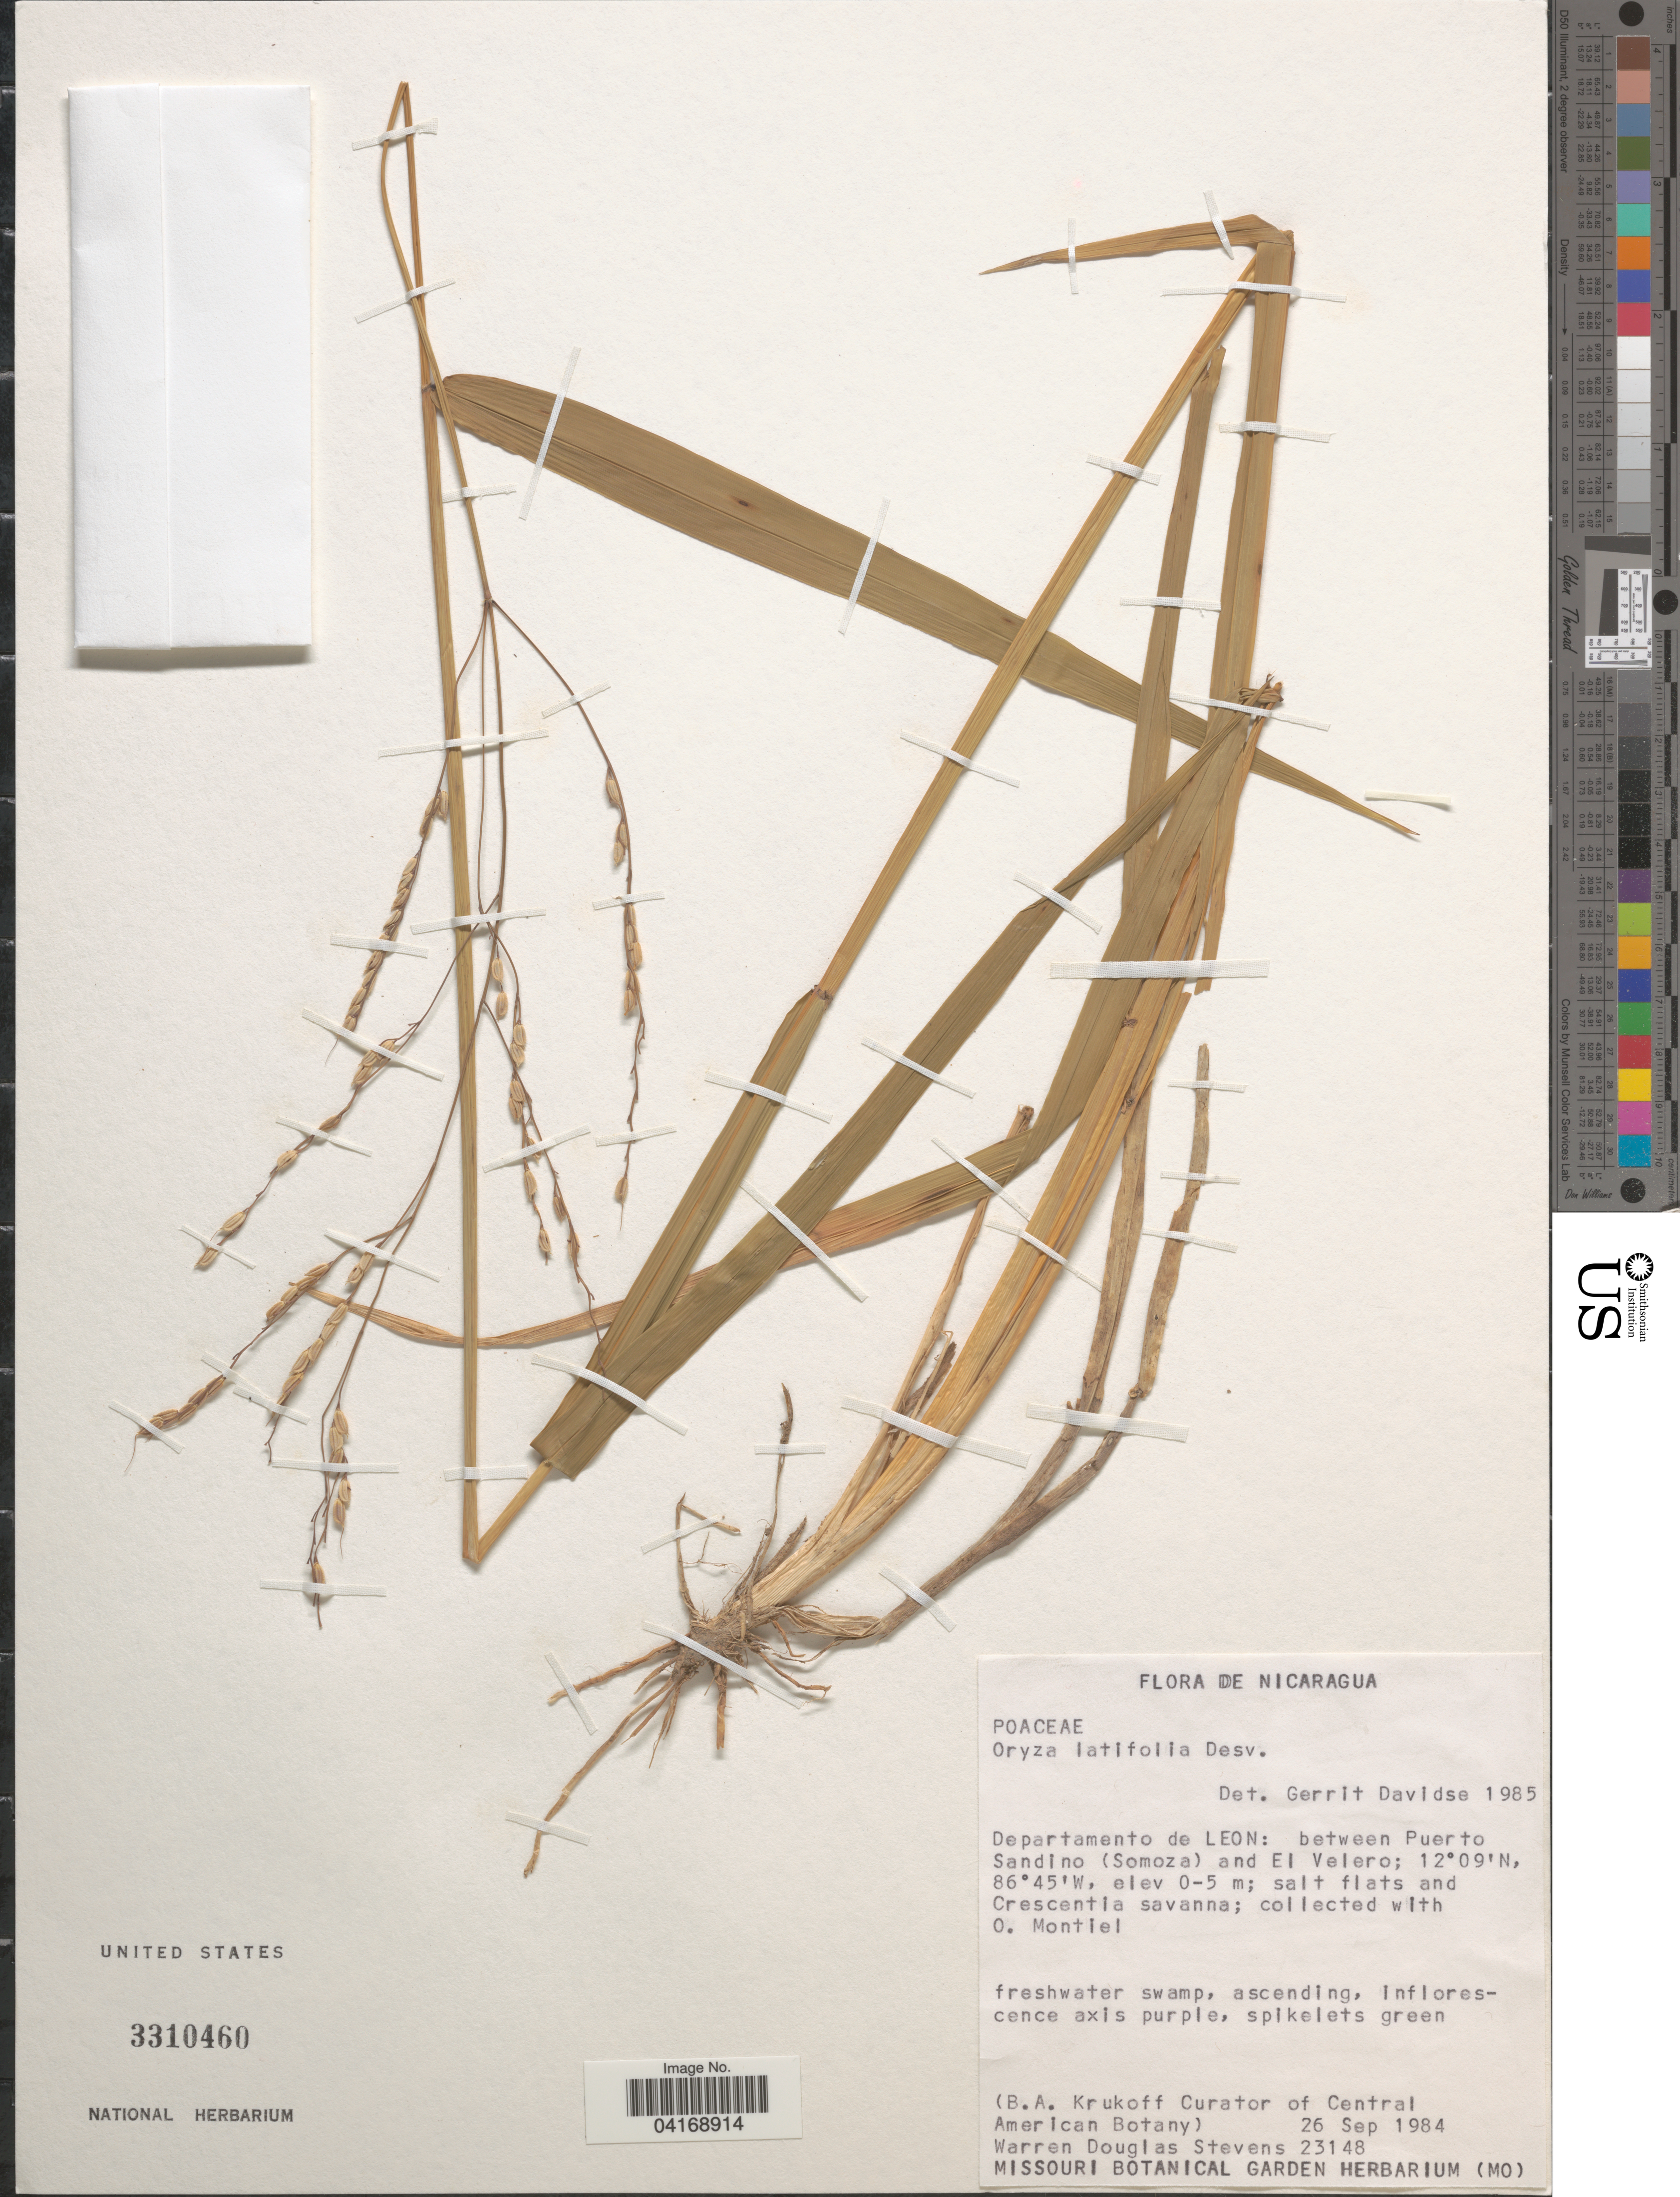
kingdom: Plantae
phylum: Tracheophyta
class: Liliopsida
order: Poales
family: Poaceae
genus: Oryza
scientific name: Oryza latifolia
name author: Desv.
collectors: W. D. Stevens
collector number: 23148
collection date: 1984-09-26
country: Nicaragua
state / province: Leon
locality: Departamento de Leon: between Puerto Sandino (Somoza) and El Velero.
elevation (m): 0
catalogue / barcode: US 3310460